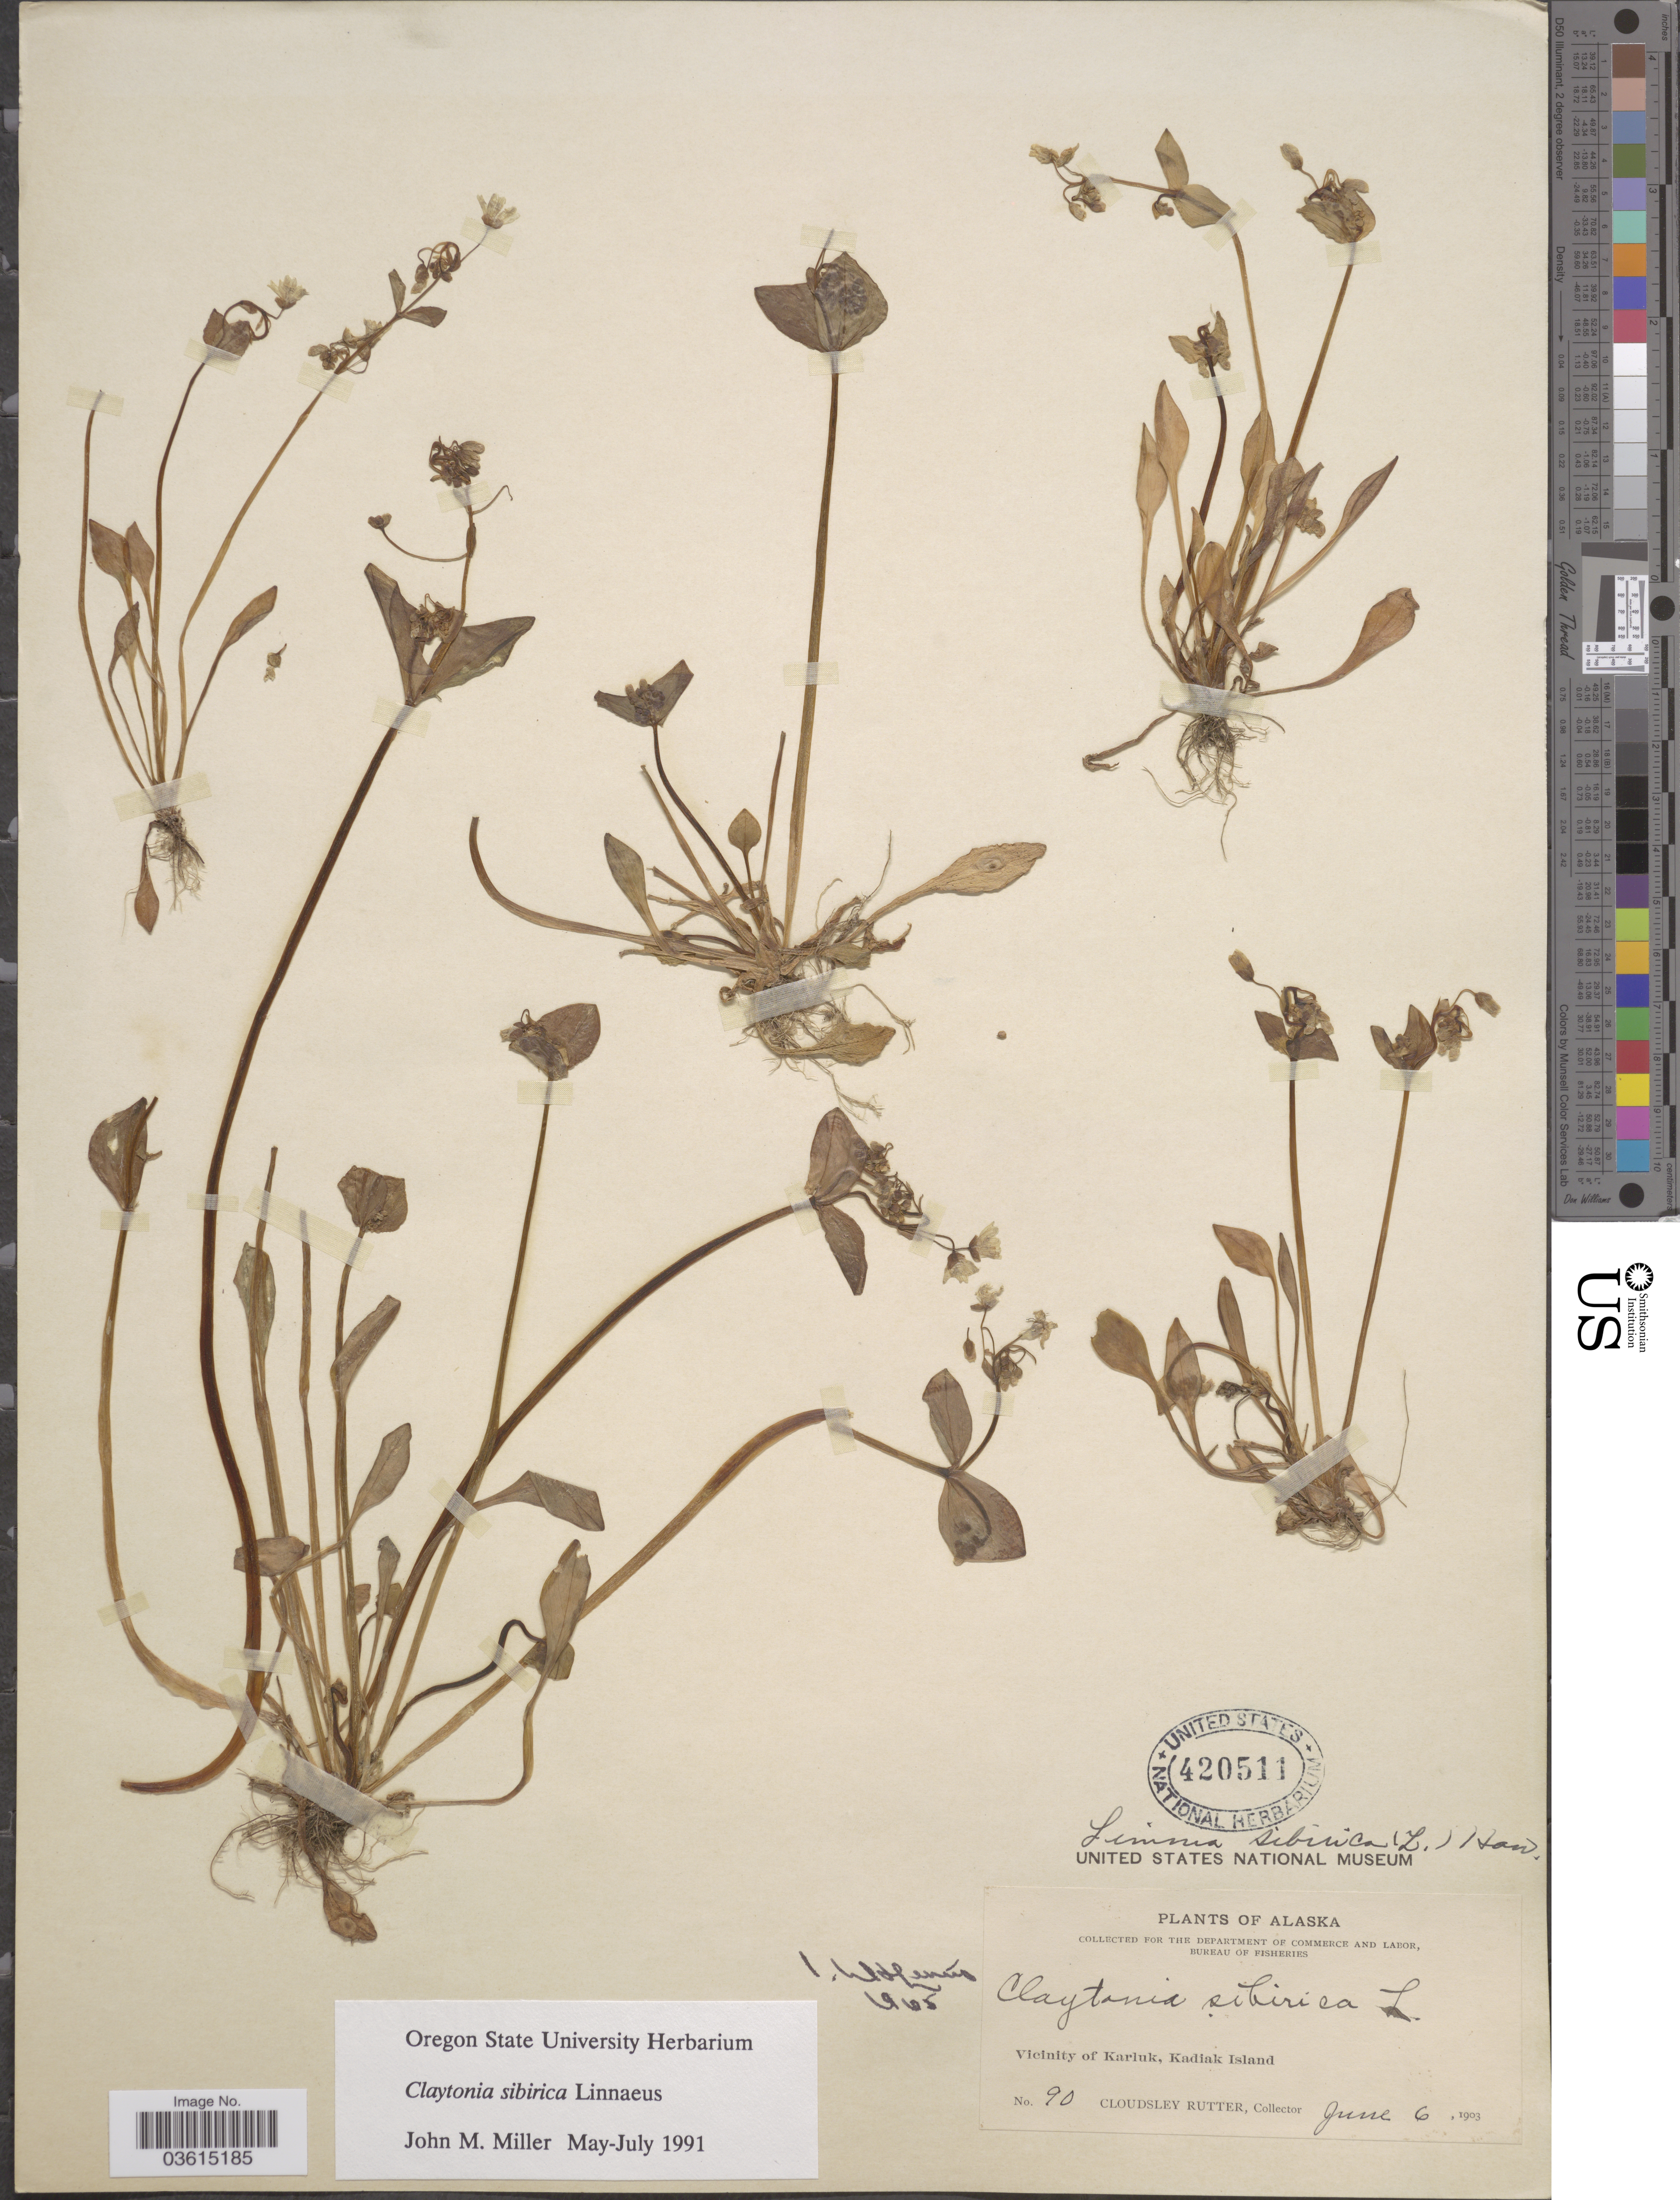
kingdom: Plantae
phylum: Tracheophyta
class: Magnoliopsida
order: Caryophyllales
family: Montiaceae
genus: Claytonia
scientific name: Claytonia sibirica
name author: L.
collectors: C. Rutter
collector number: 90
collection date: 1903-06-06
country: United States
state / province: Alaska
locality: Vicinity of Karluk, Kadiak Island.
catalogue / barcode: US 420511